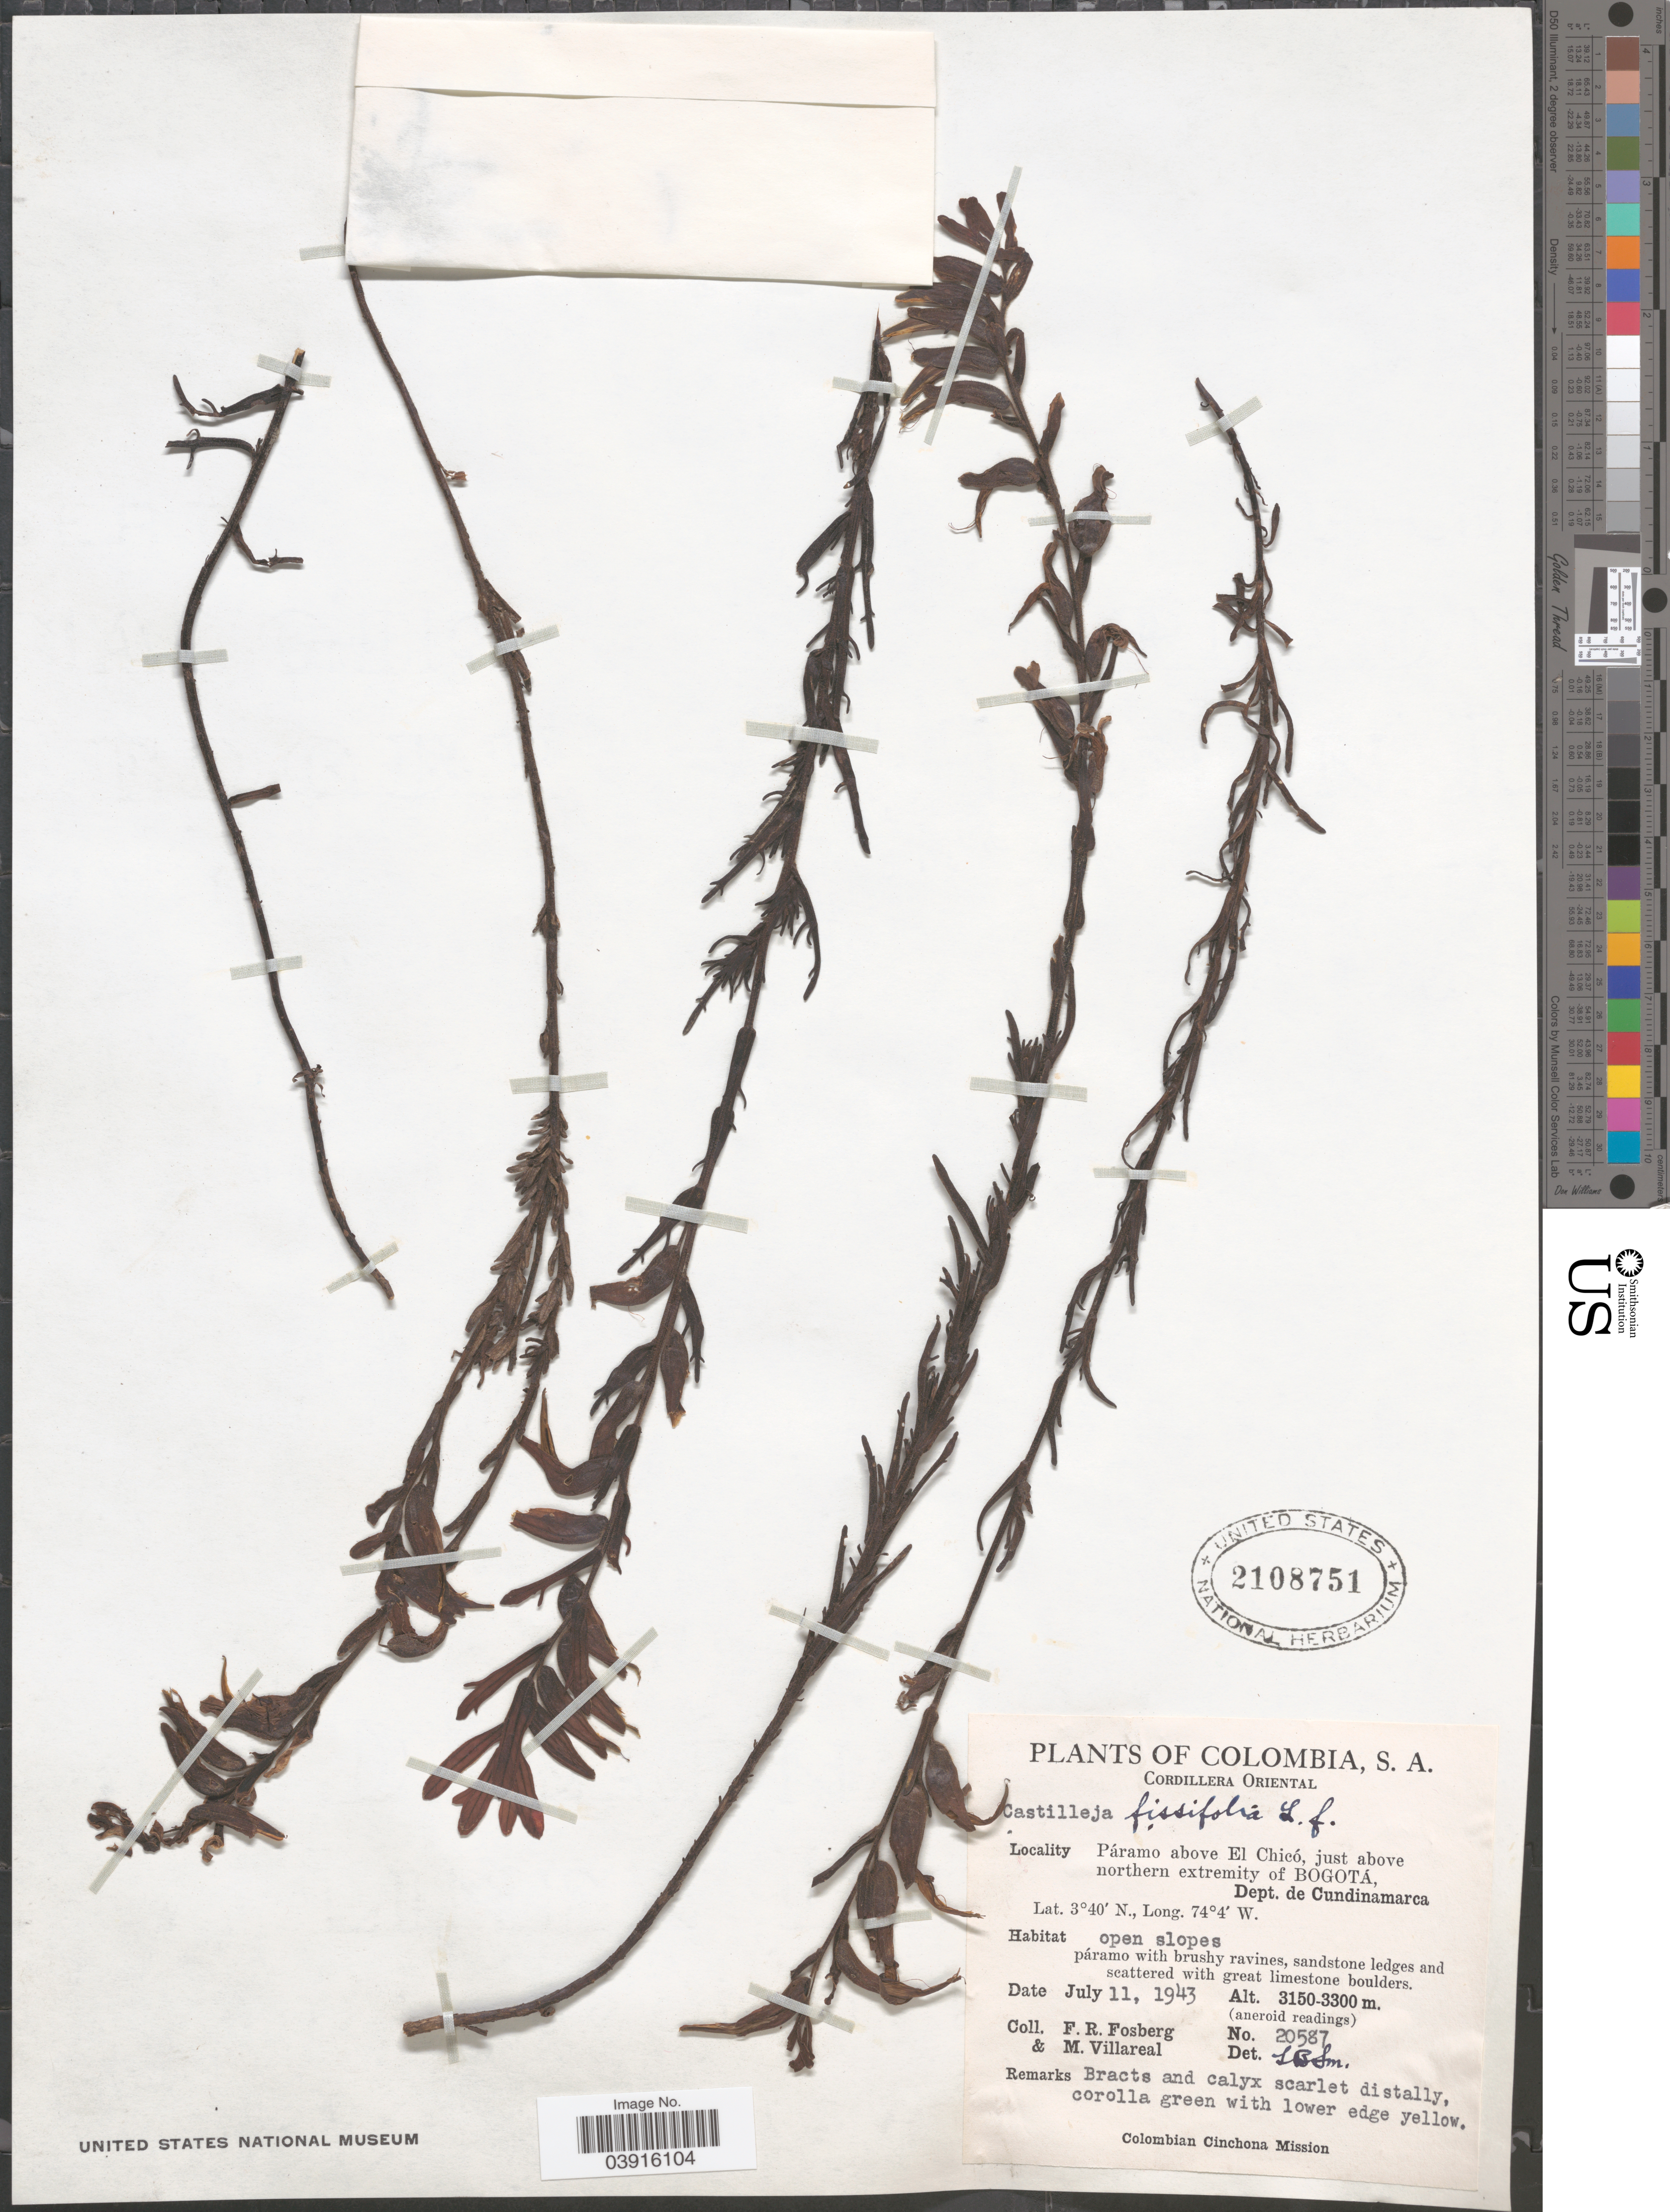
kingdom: Plantae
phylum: Tracheophyta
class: Magnoliopsida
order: Lamiales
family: Orobanchaceae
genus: Castilleja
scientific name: Castilleja fissifolia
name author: L. f.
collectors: F. R. Fosberg & M. Villareal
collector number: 20587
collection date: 1943-07-11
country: Colombia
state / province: Cundinamarca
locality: Cordillera Oriental. Páramo above El Chicó, just above northern extremity of Bogotá, Dept. de Cundinamarca.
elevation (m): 3150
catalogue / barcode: US 2108751